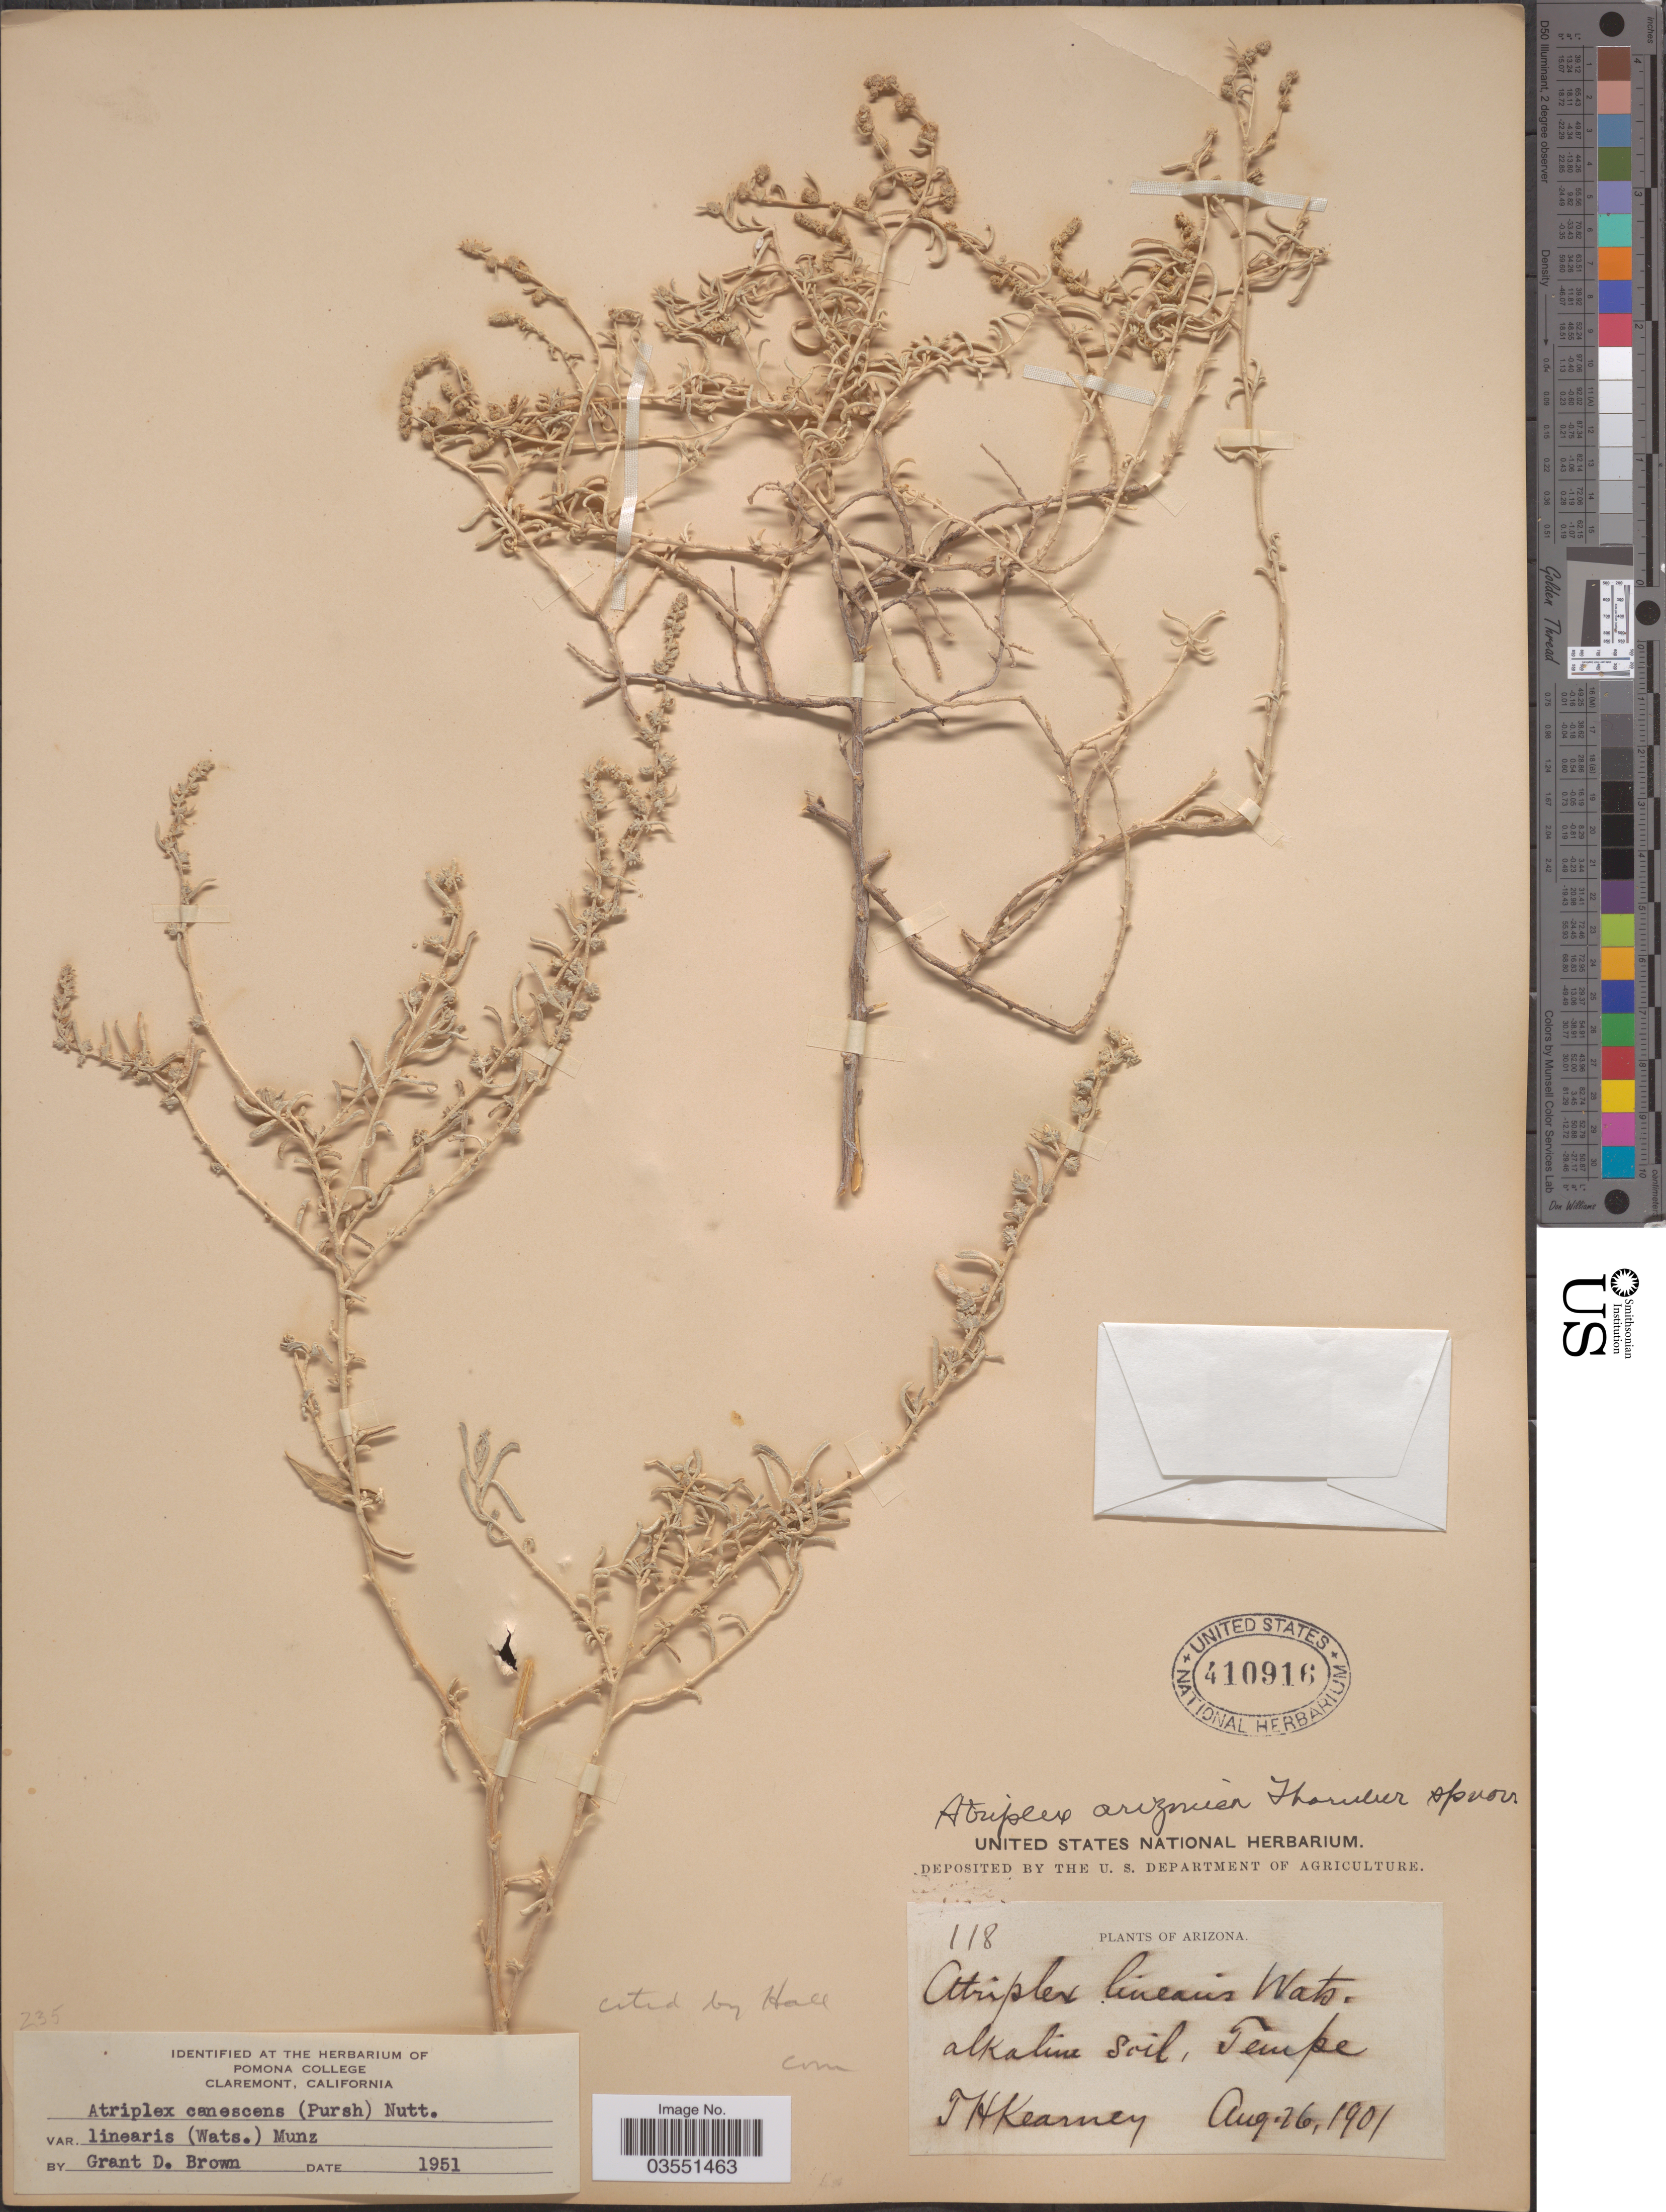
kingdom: Plantae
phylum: Tracheophyta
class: Magnoliopsida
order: Caryophyllales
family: Amaranthaceae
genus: Atriplex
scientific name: Atriplex canescens var. linearis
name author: (Pursh) Nutt.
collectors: T. H. Kearney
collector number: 118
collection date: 1901-08-26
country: United States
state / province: Arizona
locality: Alkaline soil, Tempe.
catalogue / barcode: US 410916